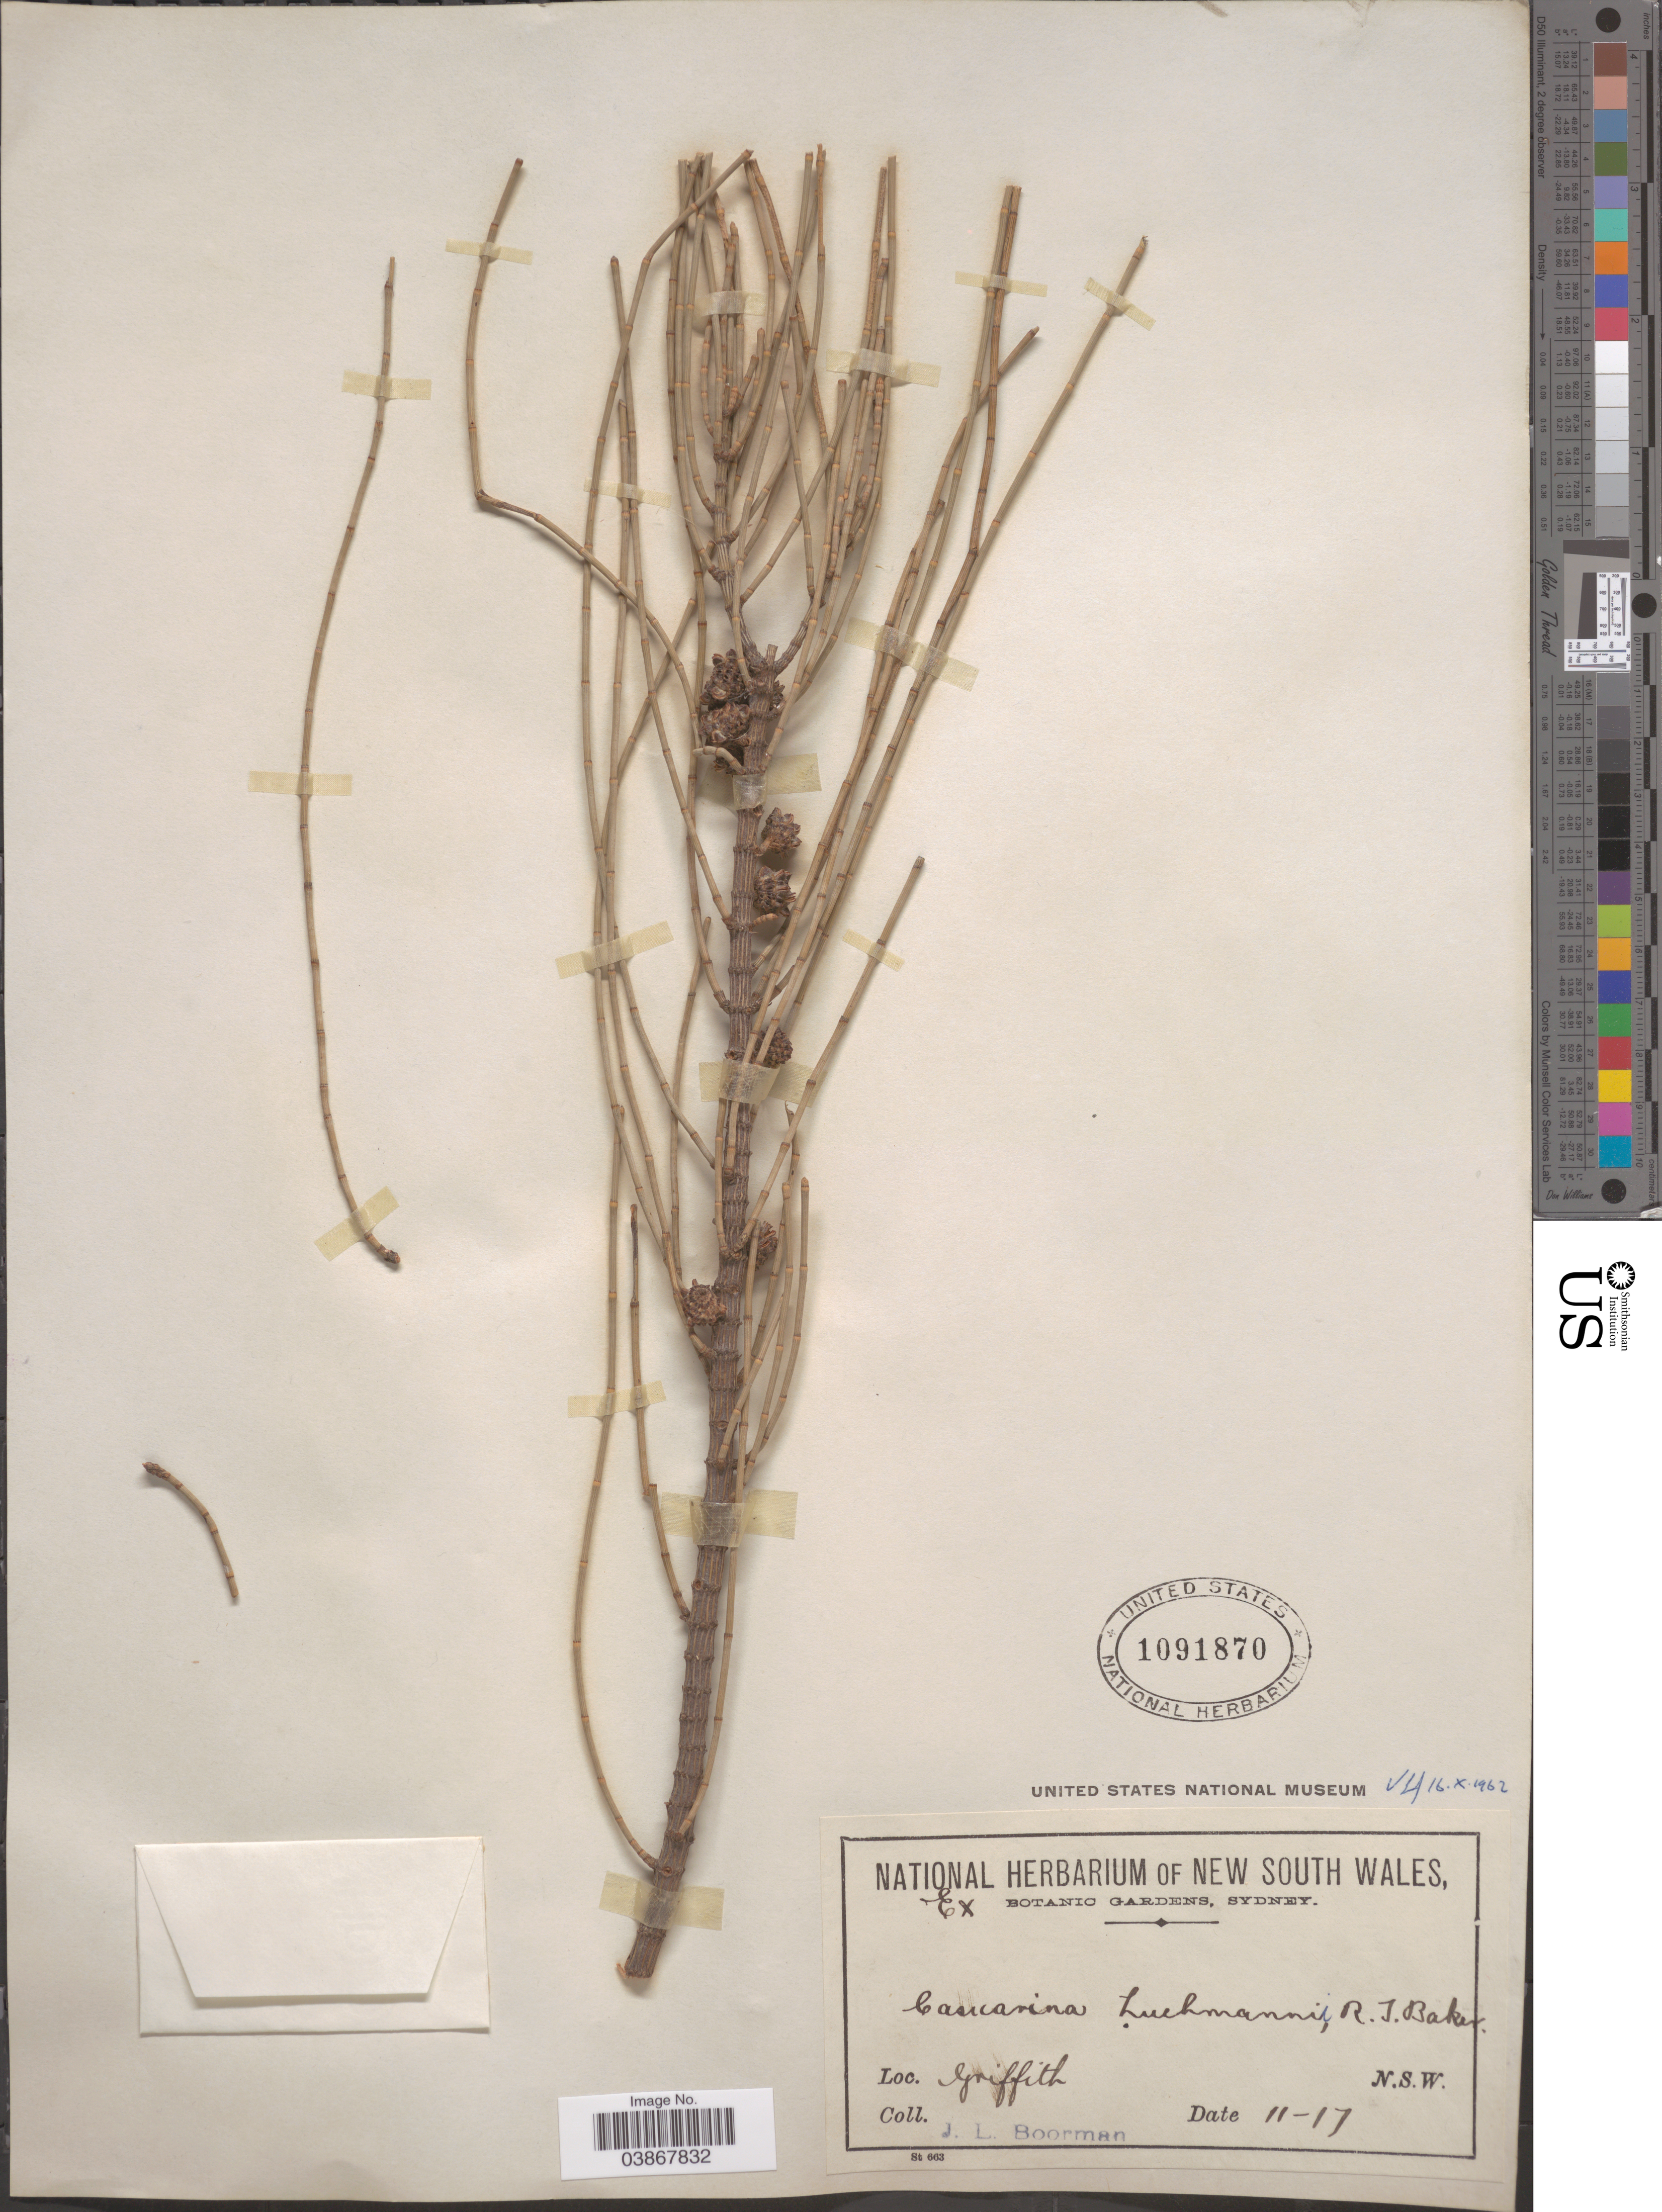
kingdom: Plantae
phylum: Tracheophyta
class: Magnoliopsida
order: Fagales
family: Casuarinaceae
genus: Casuarina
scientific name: Casuarina luehmanni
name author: R.T. Baker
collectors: J. Boorman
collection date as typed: Transcribed d/m/y: /11/17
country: Australia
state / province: New South Wales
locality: Griffith.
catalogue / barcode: US 1091870